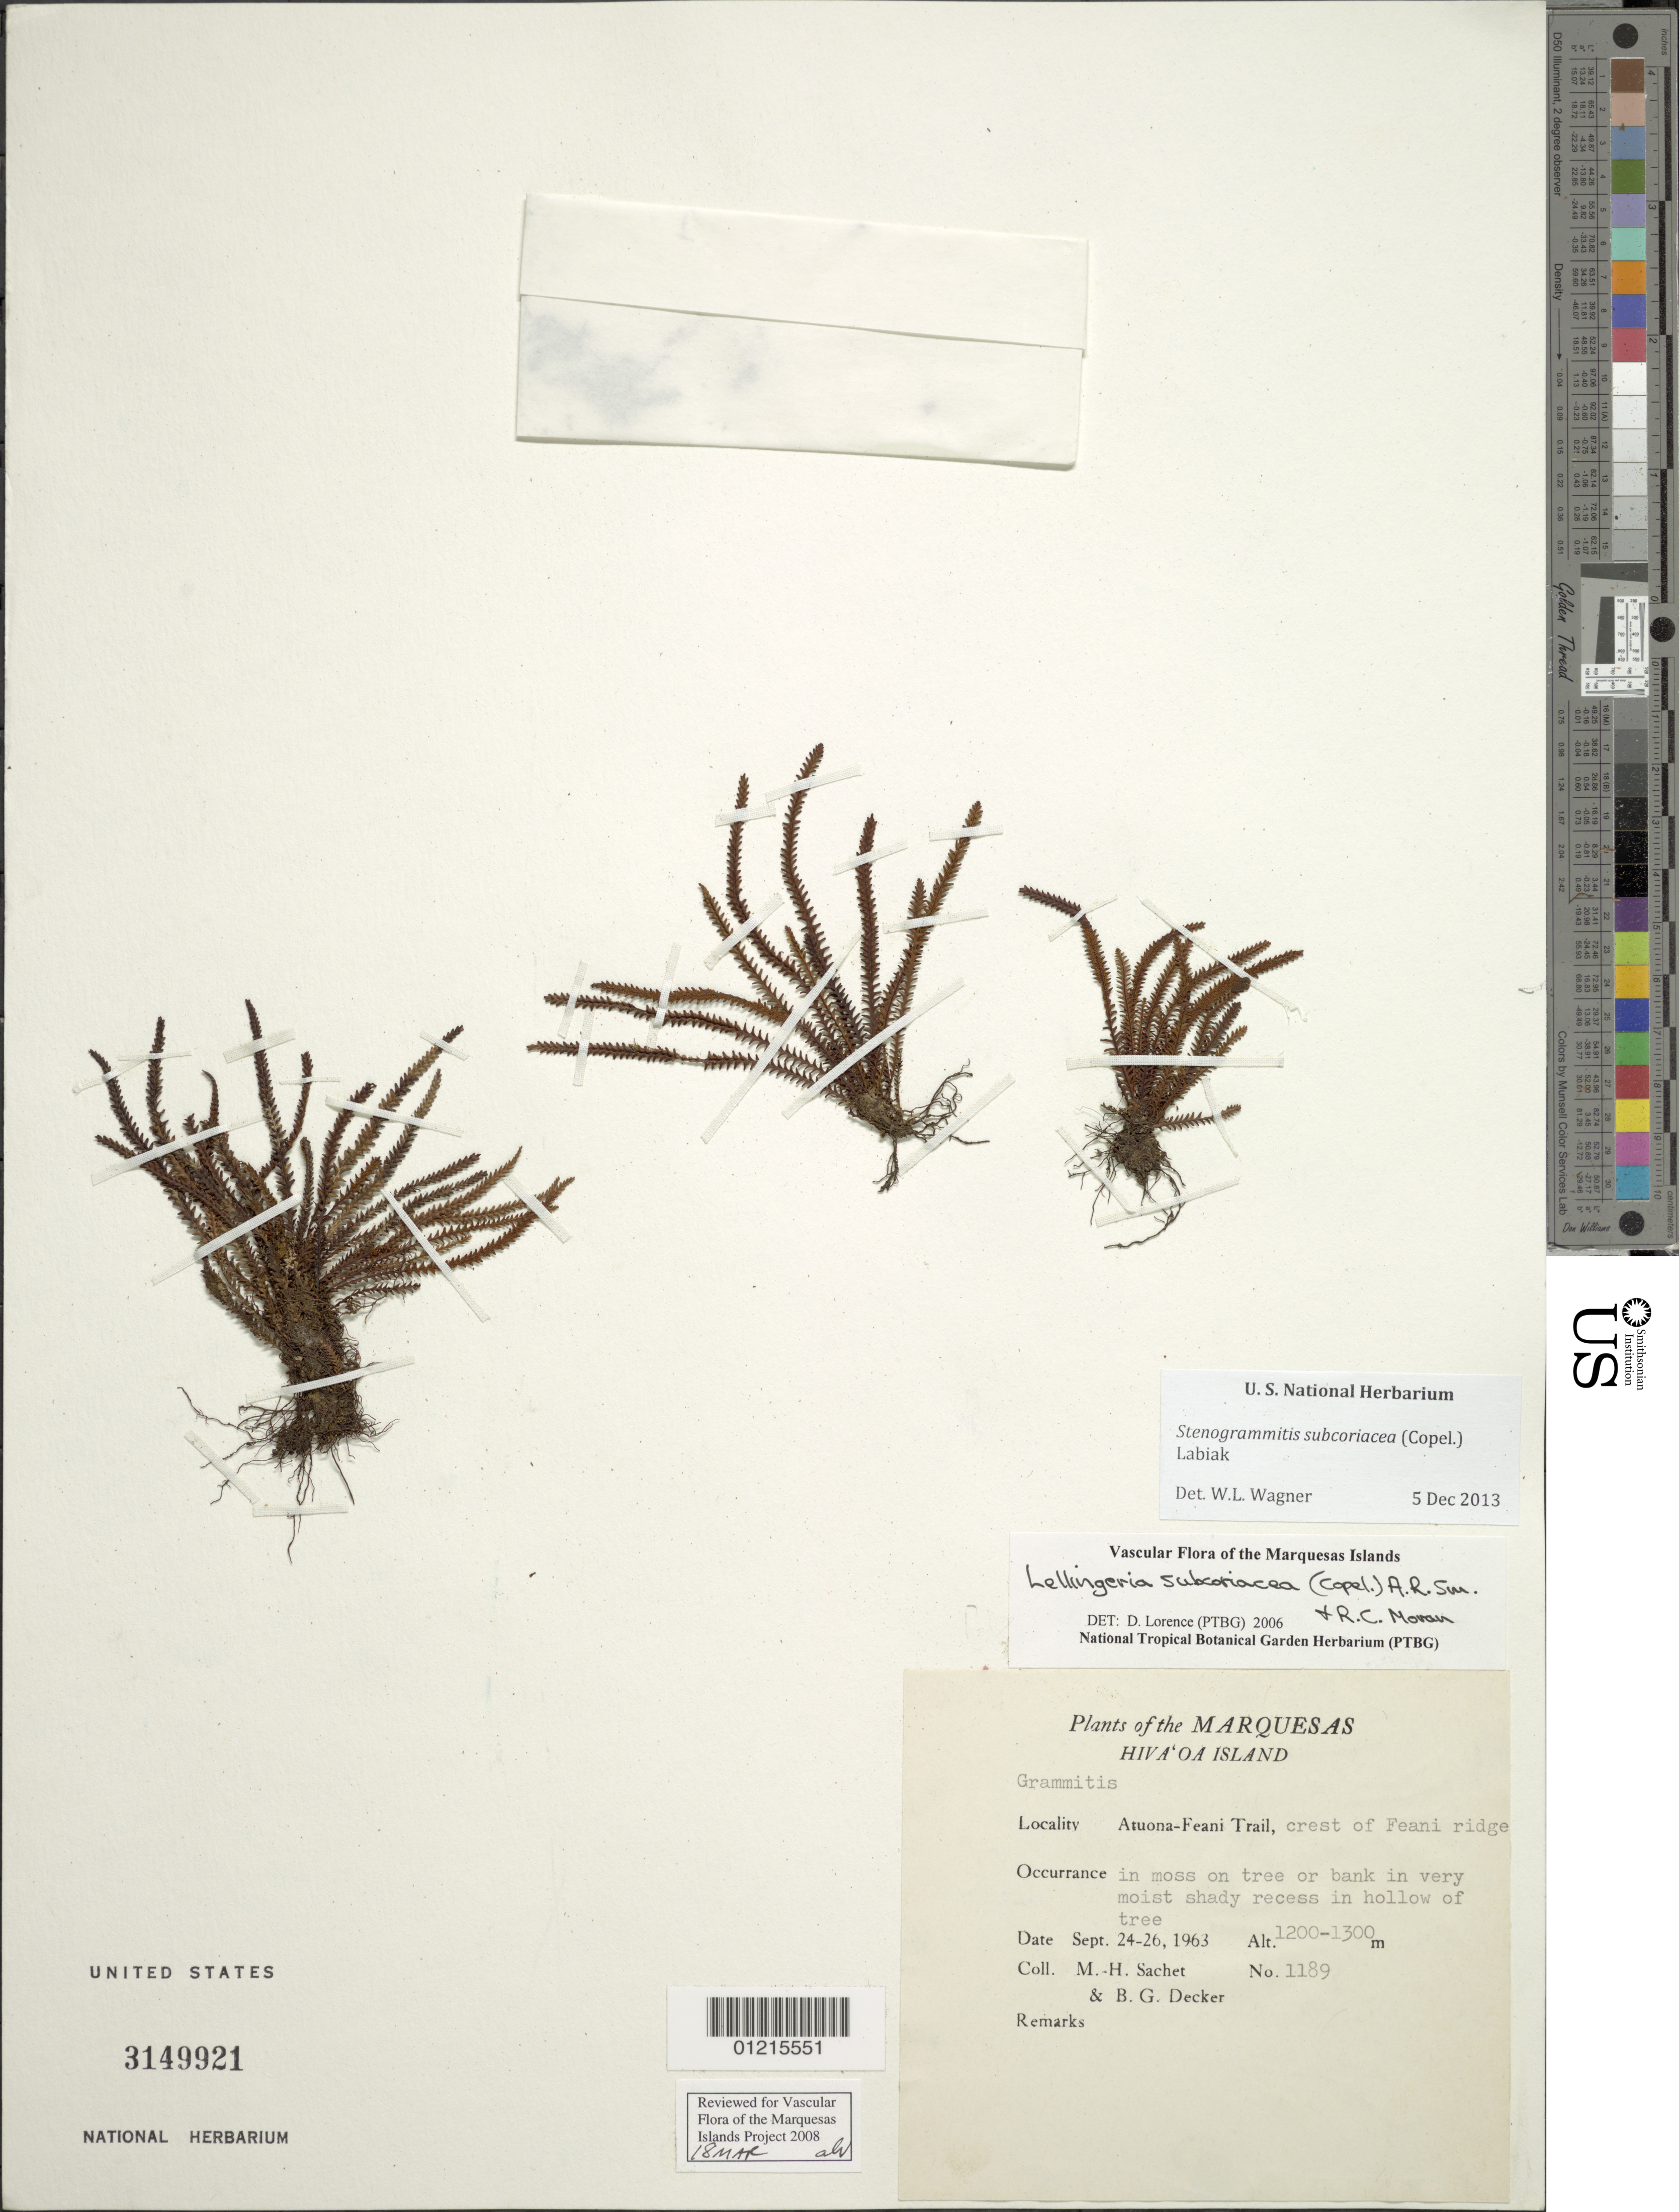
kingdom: Plantae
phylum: Tracheophyta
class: Polypodiopsida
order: Polypodiales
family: Polypodiaceae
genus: Stenogrammitis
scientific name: Stenogrammitis subcoriacea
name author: (Copel.) Labiak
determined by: Lorence, David H., (PTBG), National Tropical Botanical Garden (UNITED STATES)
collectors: M.-H. Sachet & B. G. Decker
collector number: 1189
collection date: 1963-09-24/1963-09-26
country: French Polynesia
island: Hiva Oa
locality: Atuona-Feani Trail, crest of Feani ridge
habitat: In moss on tree or bank in very moist shady recess in hollow of tree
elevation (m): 1200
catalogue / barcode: US 3149921